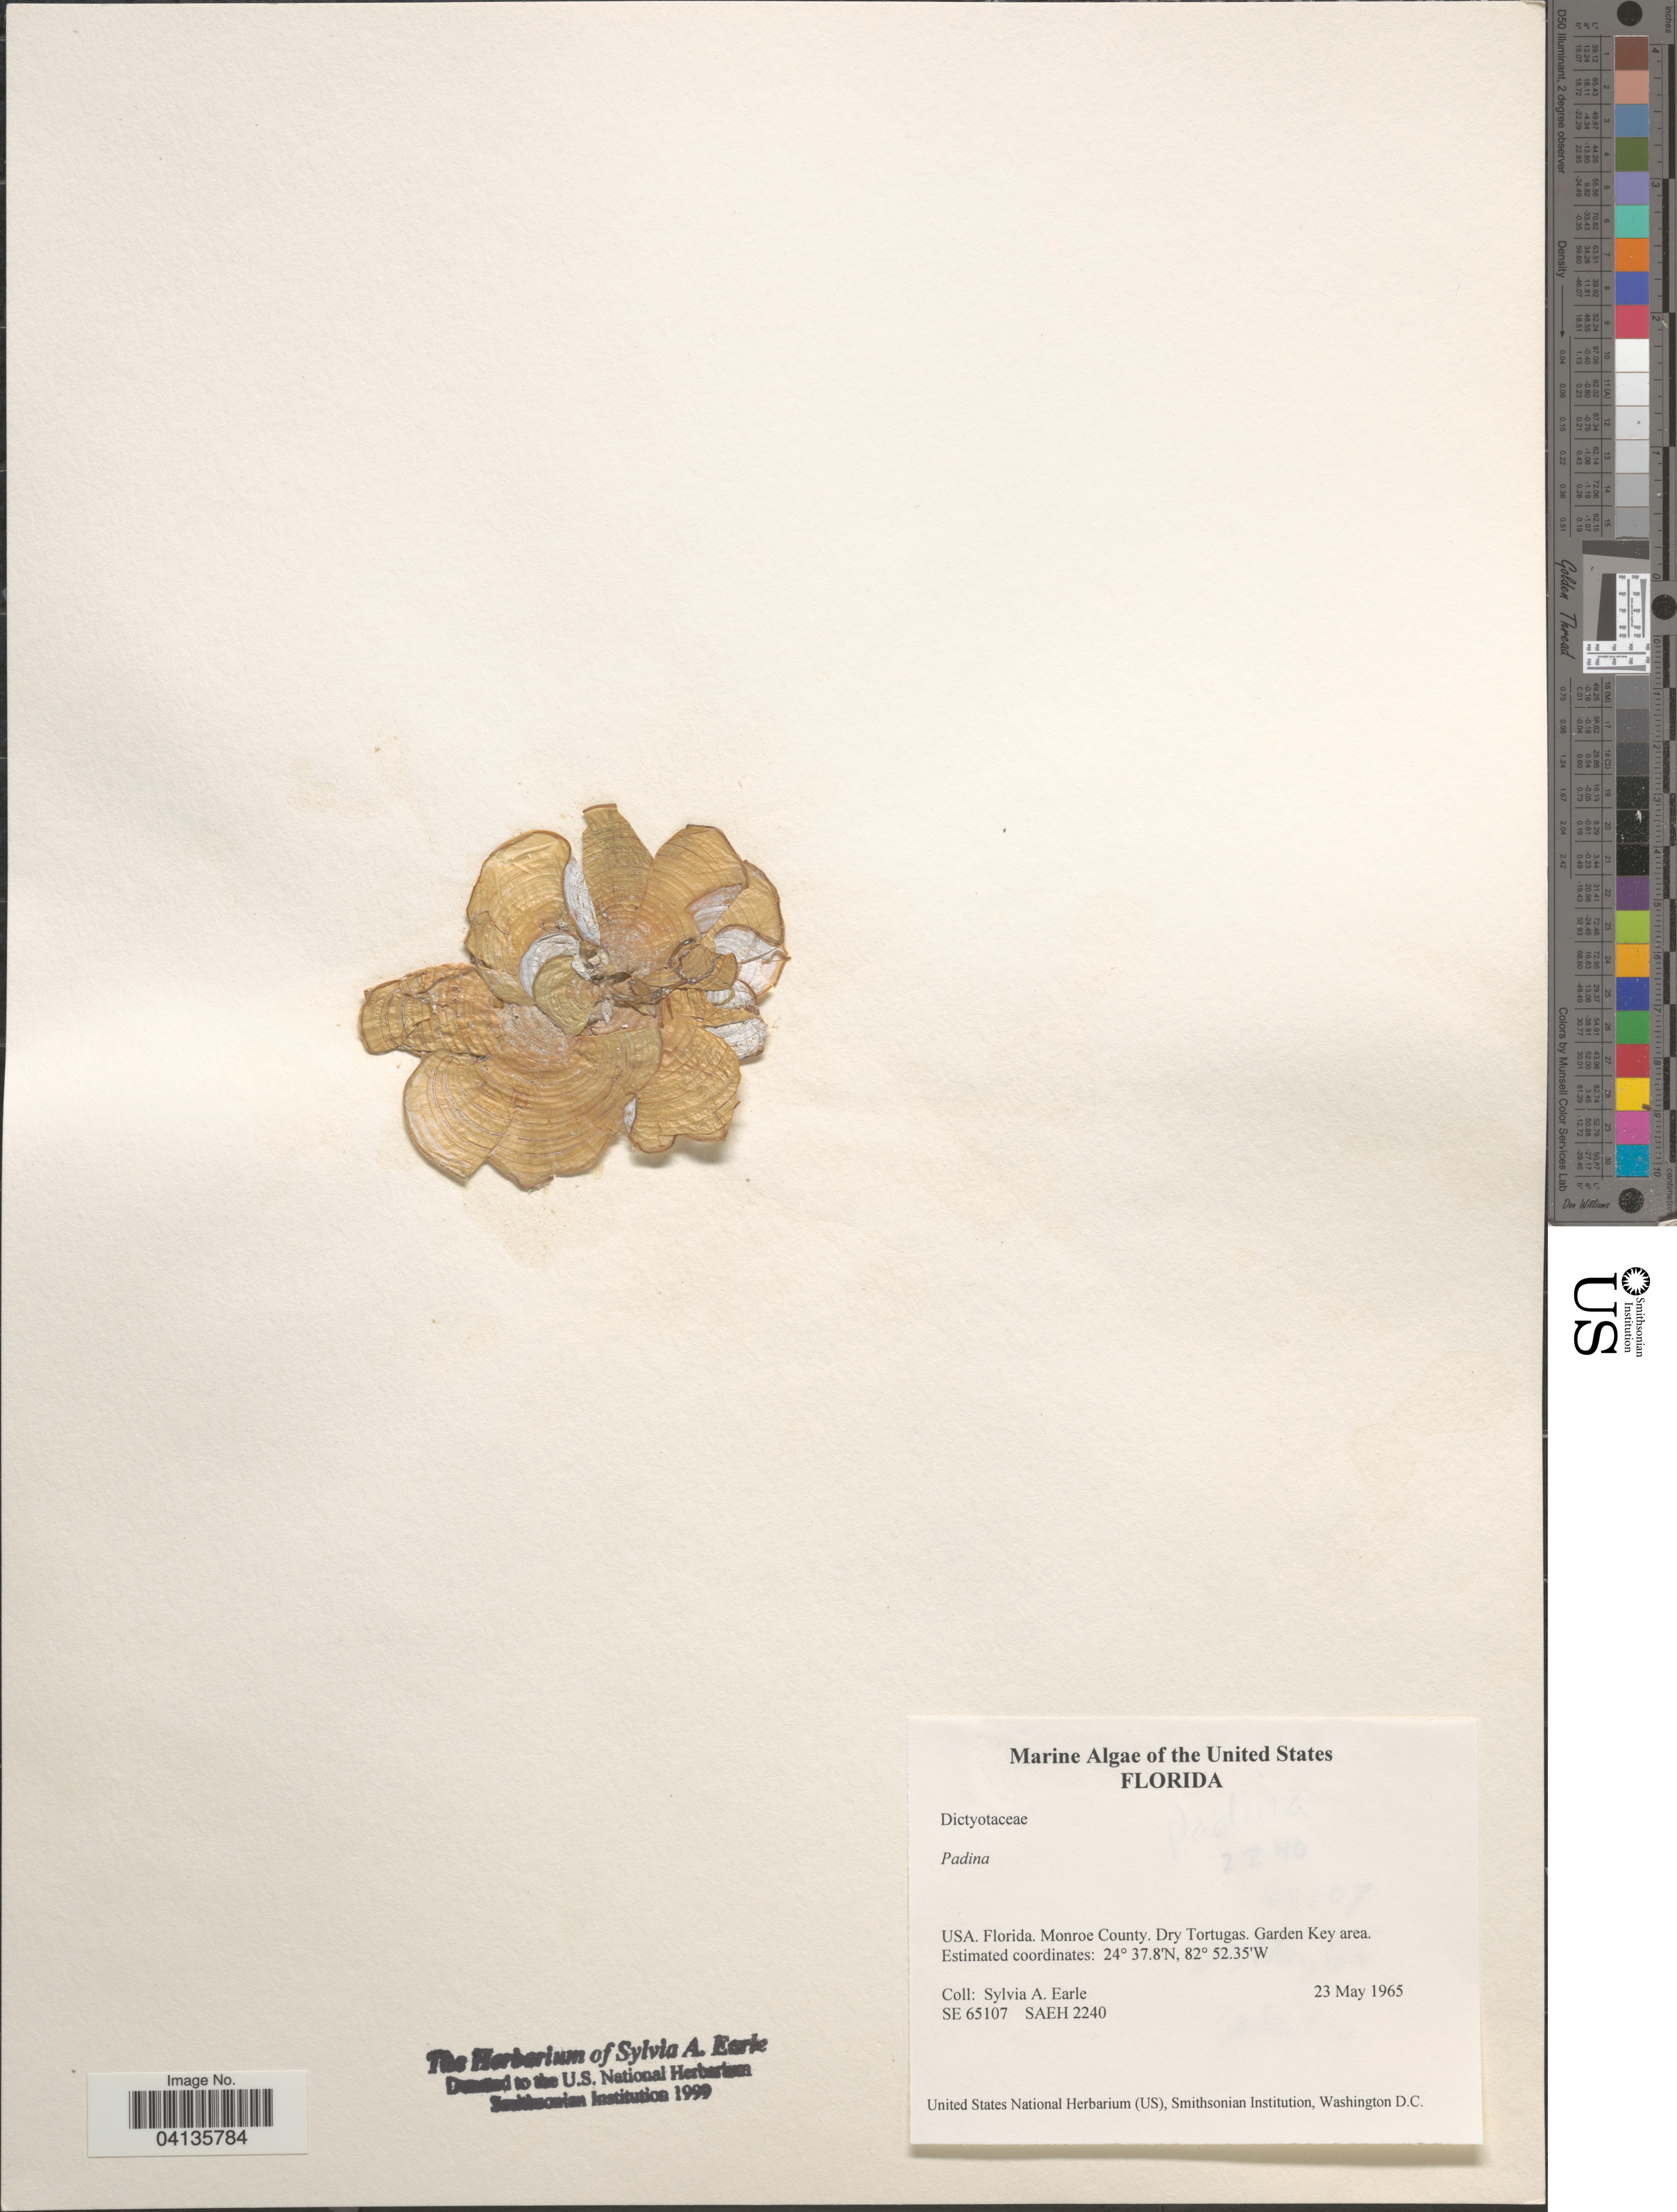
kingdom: Chromista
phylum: Ochrophyta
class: Phaeophyceae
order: Dictyotales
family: Dictyotaceae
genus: Padina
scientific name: Padina sp.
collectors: S. A. Earle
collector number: SE65107/SAEH2240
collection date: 1965-05-23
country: United States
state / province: Florida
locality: Monroe County. Dry Tortugas. Garden Key area.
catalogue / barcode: US 238592